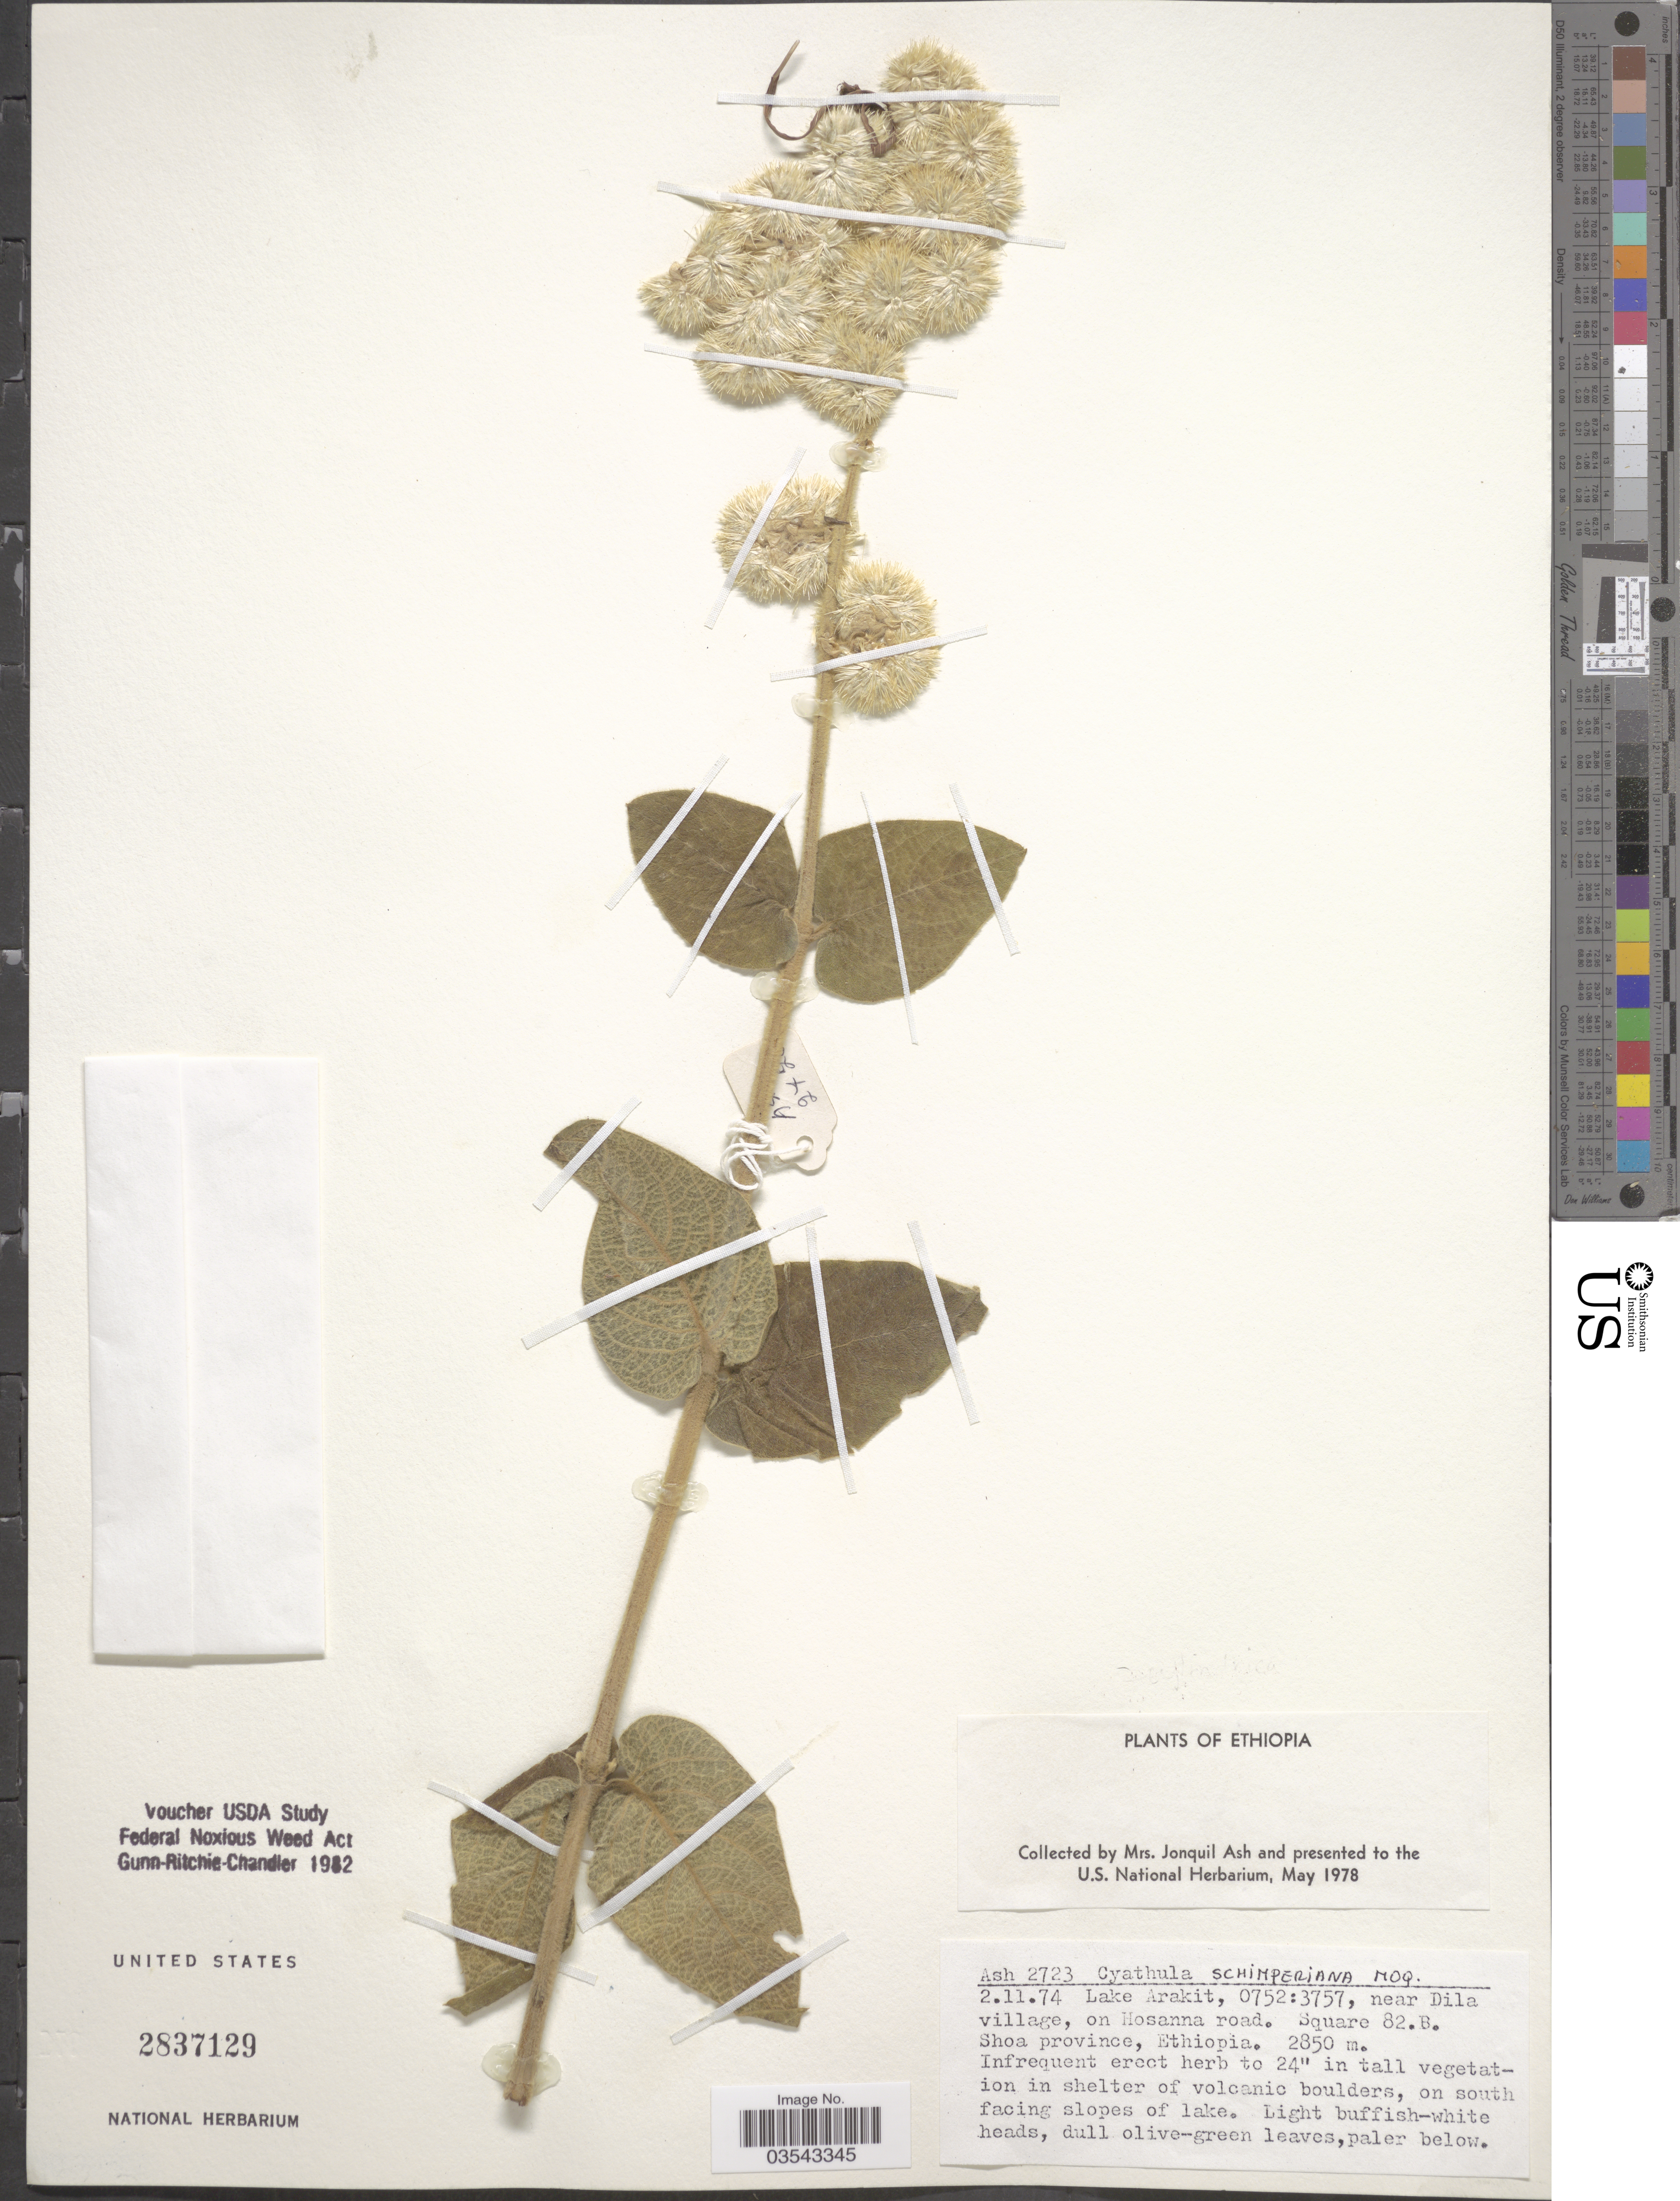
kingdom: Plantae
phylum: Tracheophyta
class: Magnoliopsida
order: Caryophyllales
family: Amaranthaceae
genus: Cyathula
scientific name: Cyathula schimperiana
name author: Moq.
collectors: J. Ash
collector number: Ash 2723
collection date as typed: Transcribed d/m/y: 2/11/74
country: Ethiopia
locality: Lake Arakit, 0752:3757, near Dila village on Hosanna road. Square 82.B. Shoa province.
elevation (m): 2850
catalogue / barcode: US 2837129